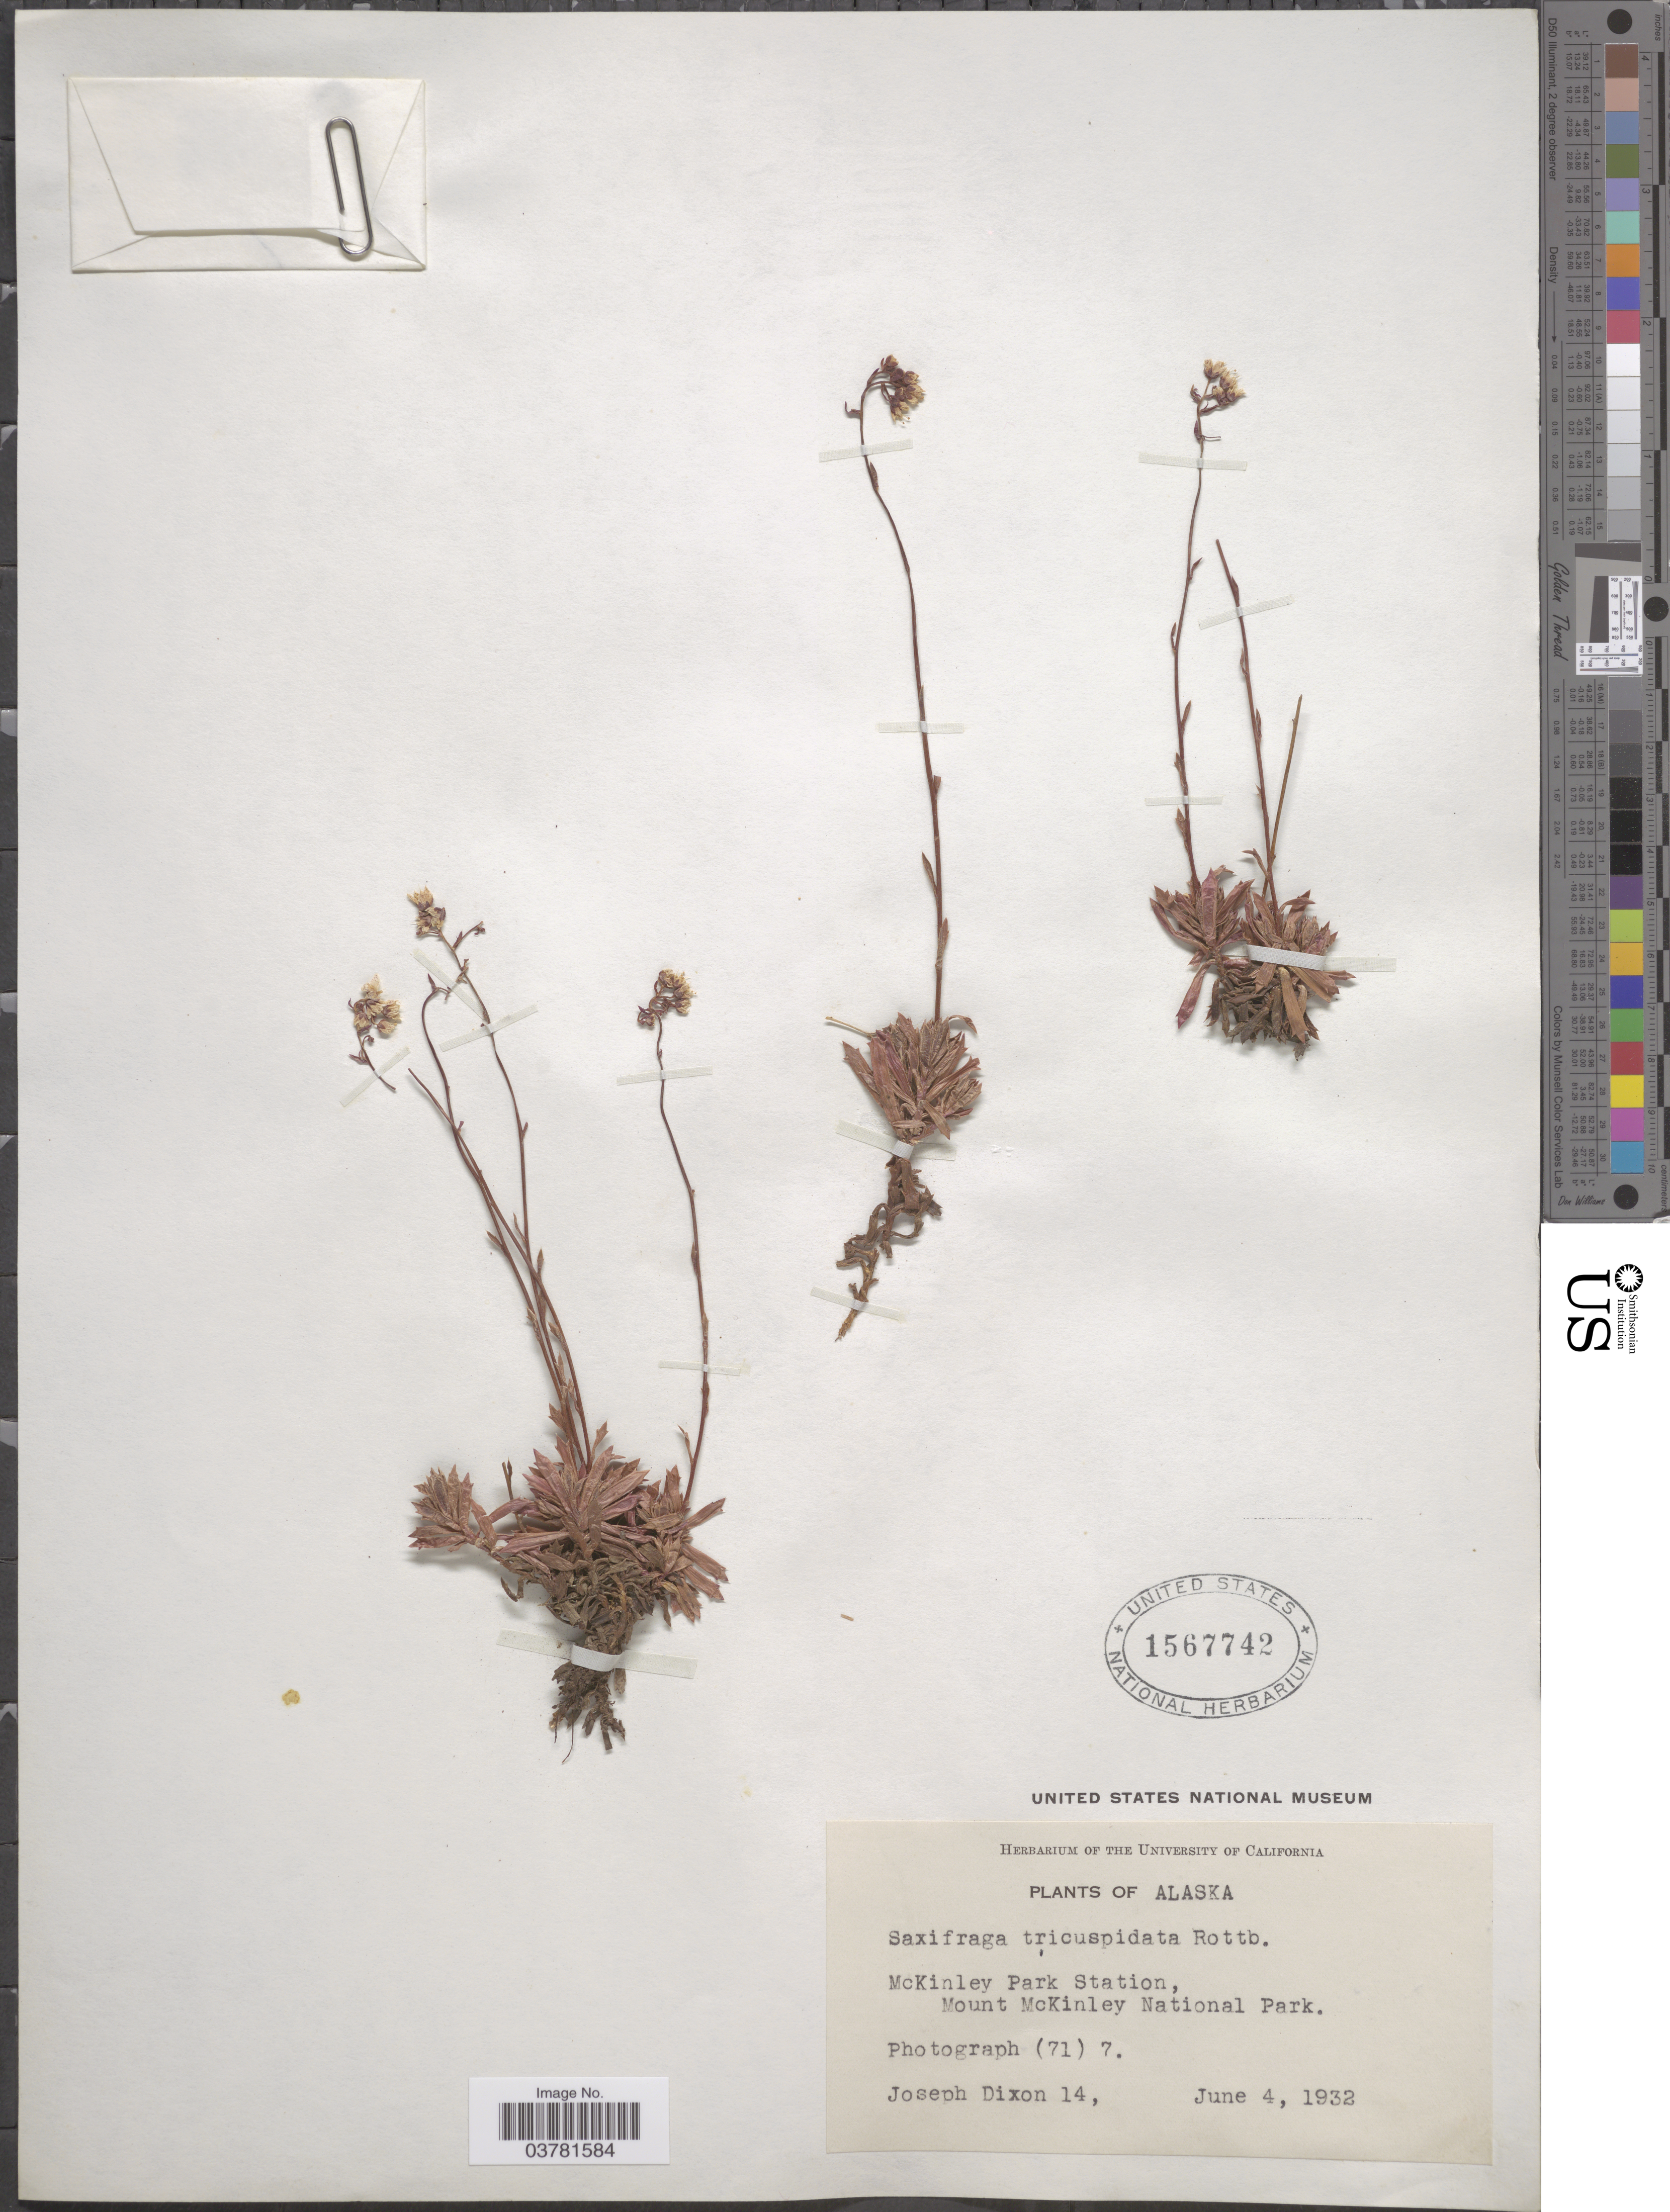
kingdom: Plantae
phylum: Tracheophyta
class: Magnoliopsida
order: Saxifragales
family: Saxifragaceae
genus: Saxifraga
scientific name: Saxifraga tricuspidata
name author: Rottb.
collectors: J. Dixon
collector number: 14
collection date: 1932-06-04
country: United States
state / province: Alaska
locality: McKinley Park Station, Mount McKinley National Park.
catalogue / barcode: US 1567742